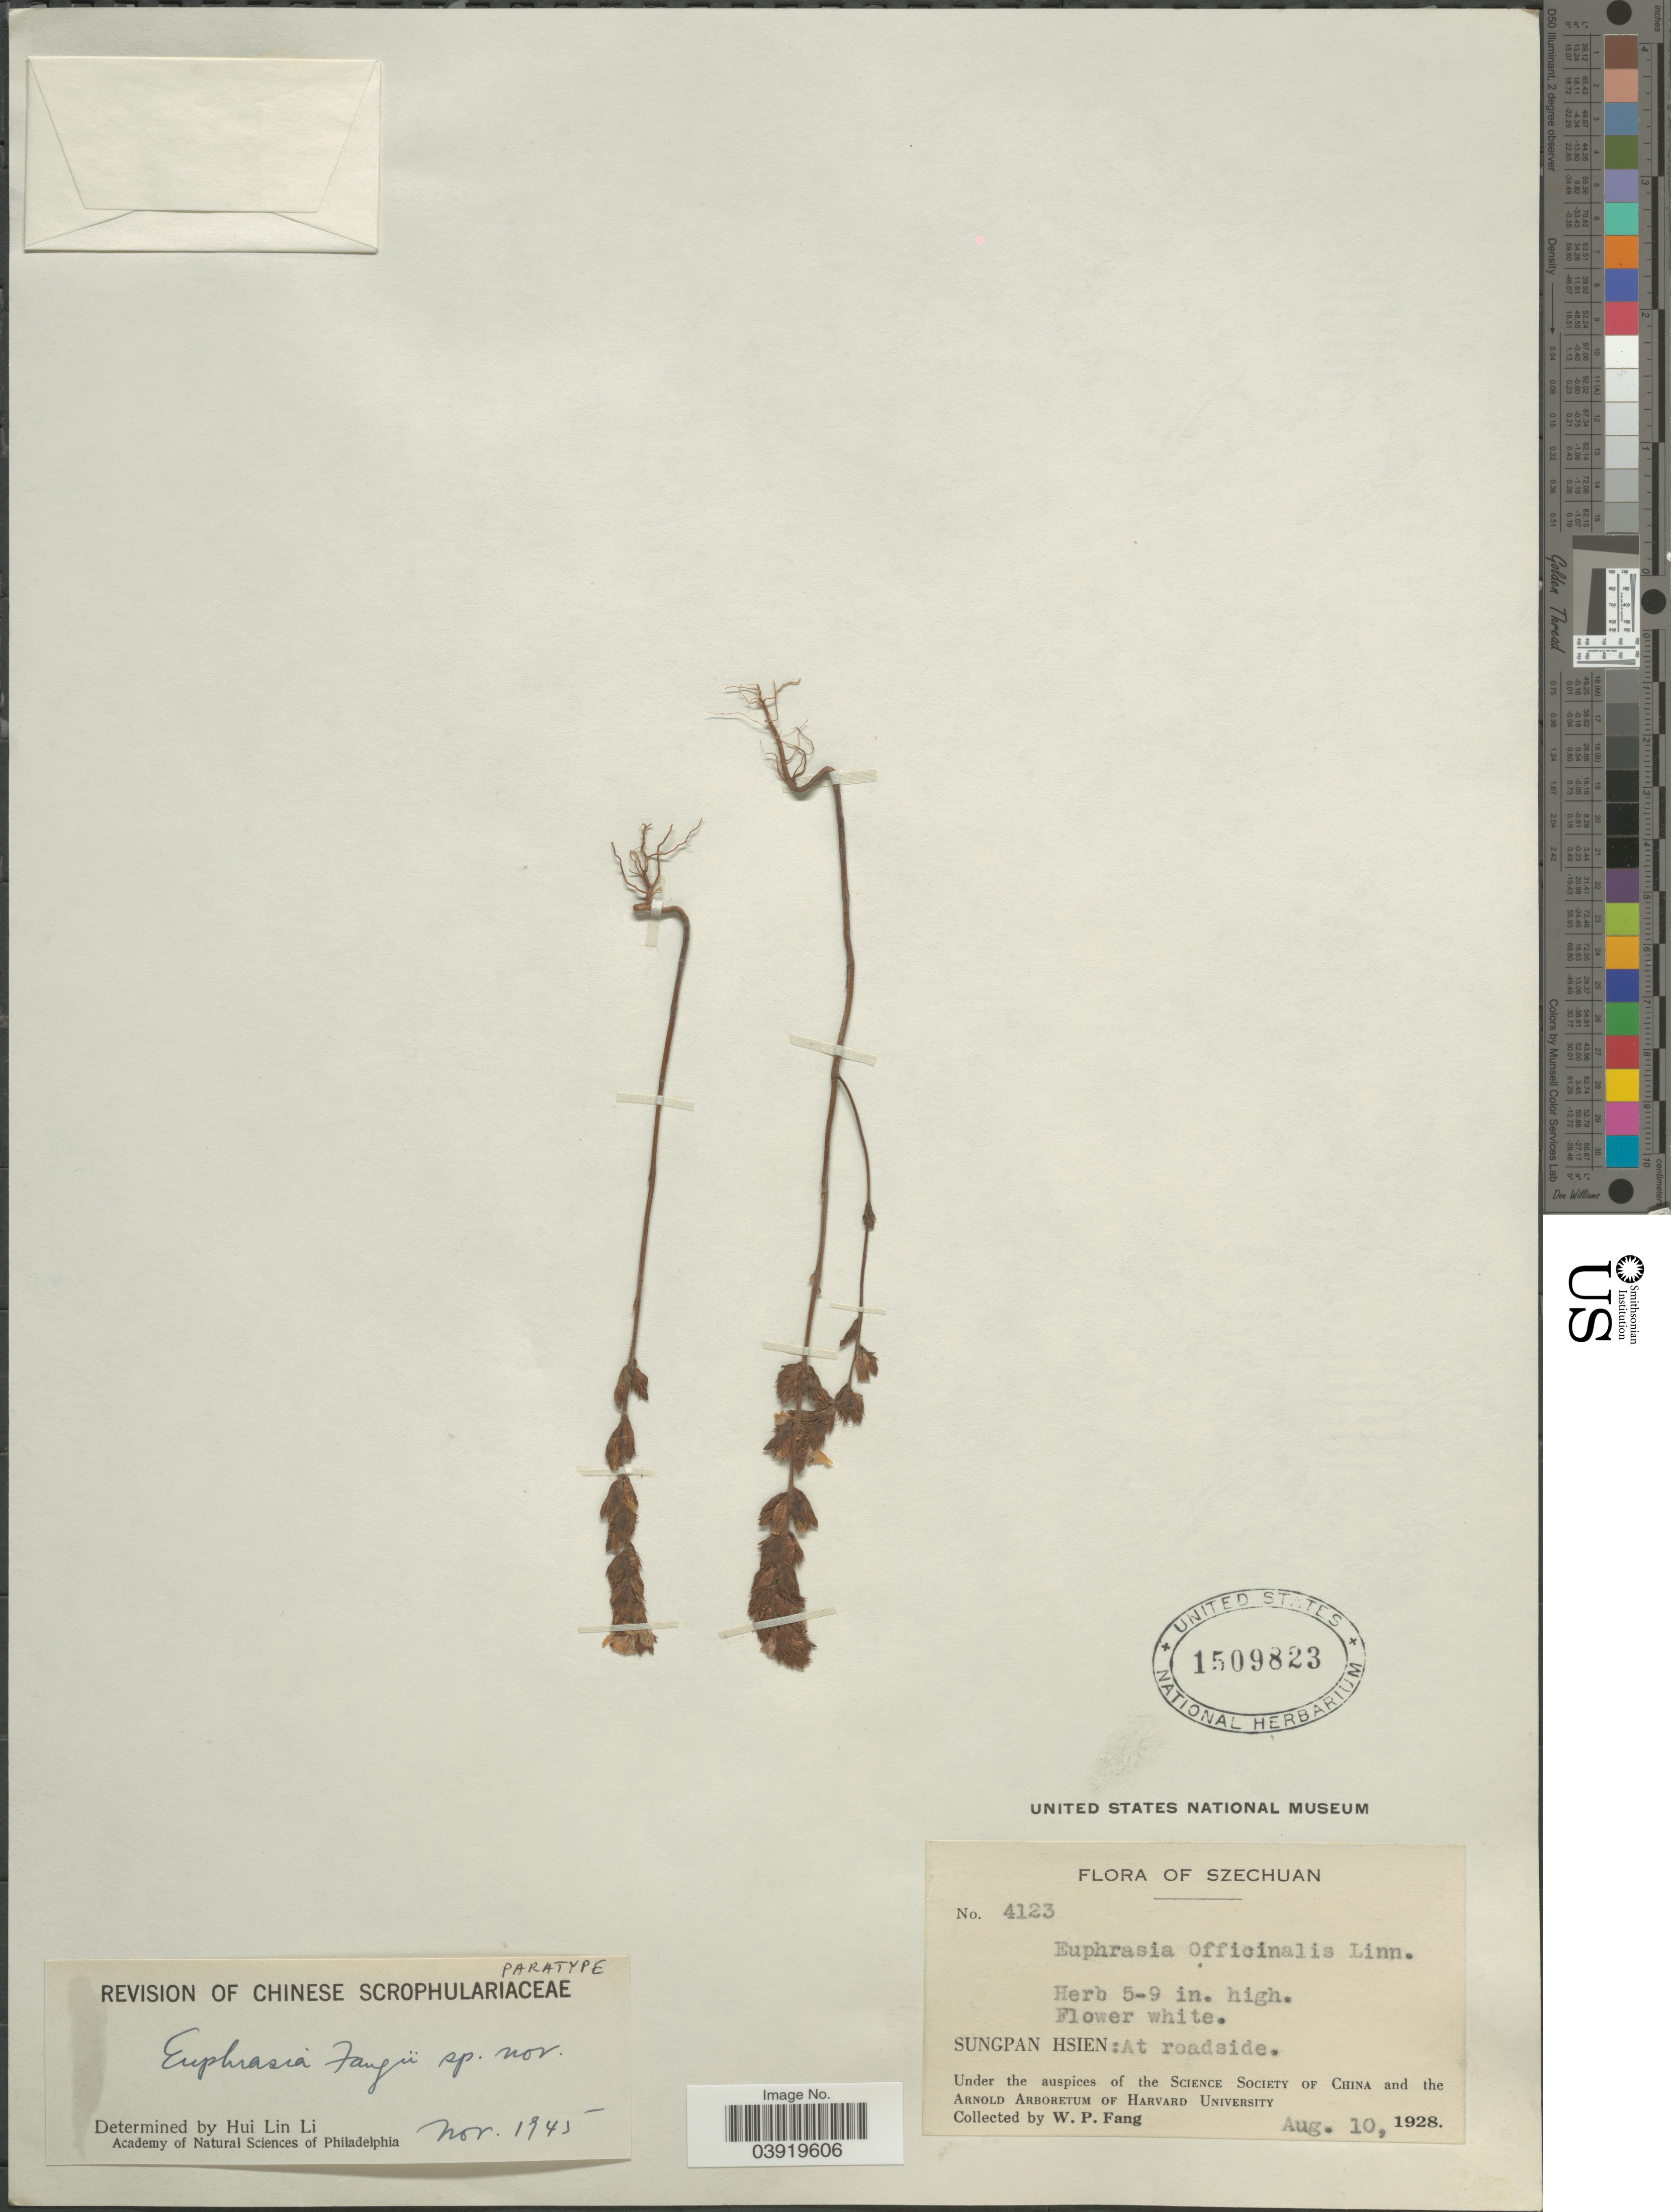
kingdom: Plantae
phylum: Tracheophyta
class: Magnoliopsida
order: Lamiales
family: Orobanchaceae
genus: Euphrasia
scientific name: Euphrasia regelii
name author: Wettst.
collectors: W. P. Fang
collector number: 4123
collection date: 1928-08-10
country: China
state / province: Sichuan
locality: Szechuan. Sungpan Hsien: At roadside.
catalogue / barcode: US 1509823